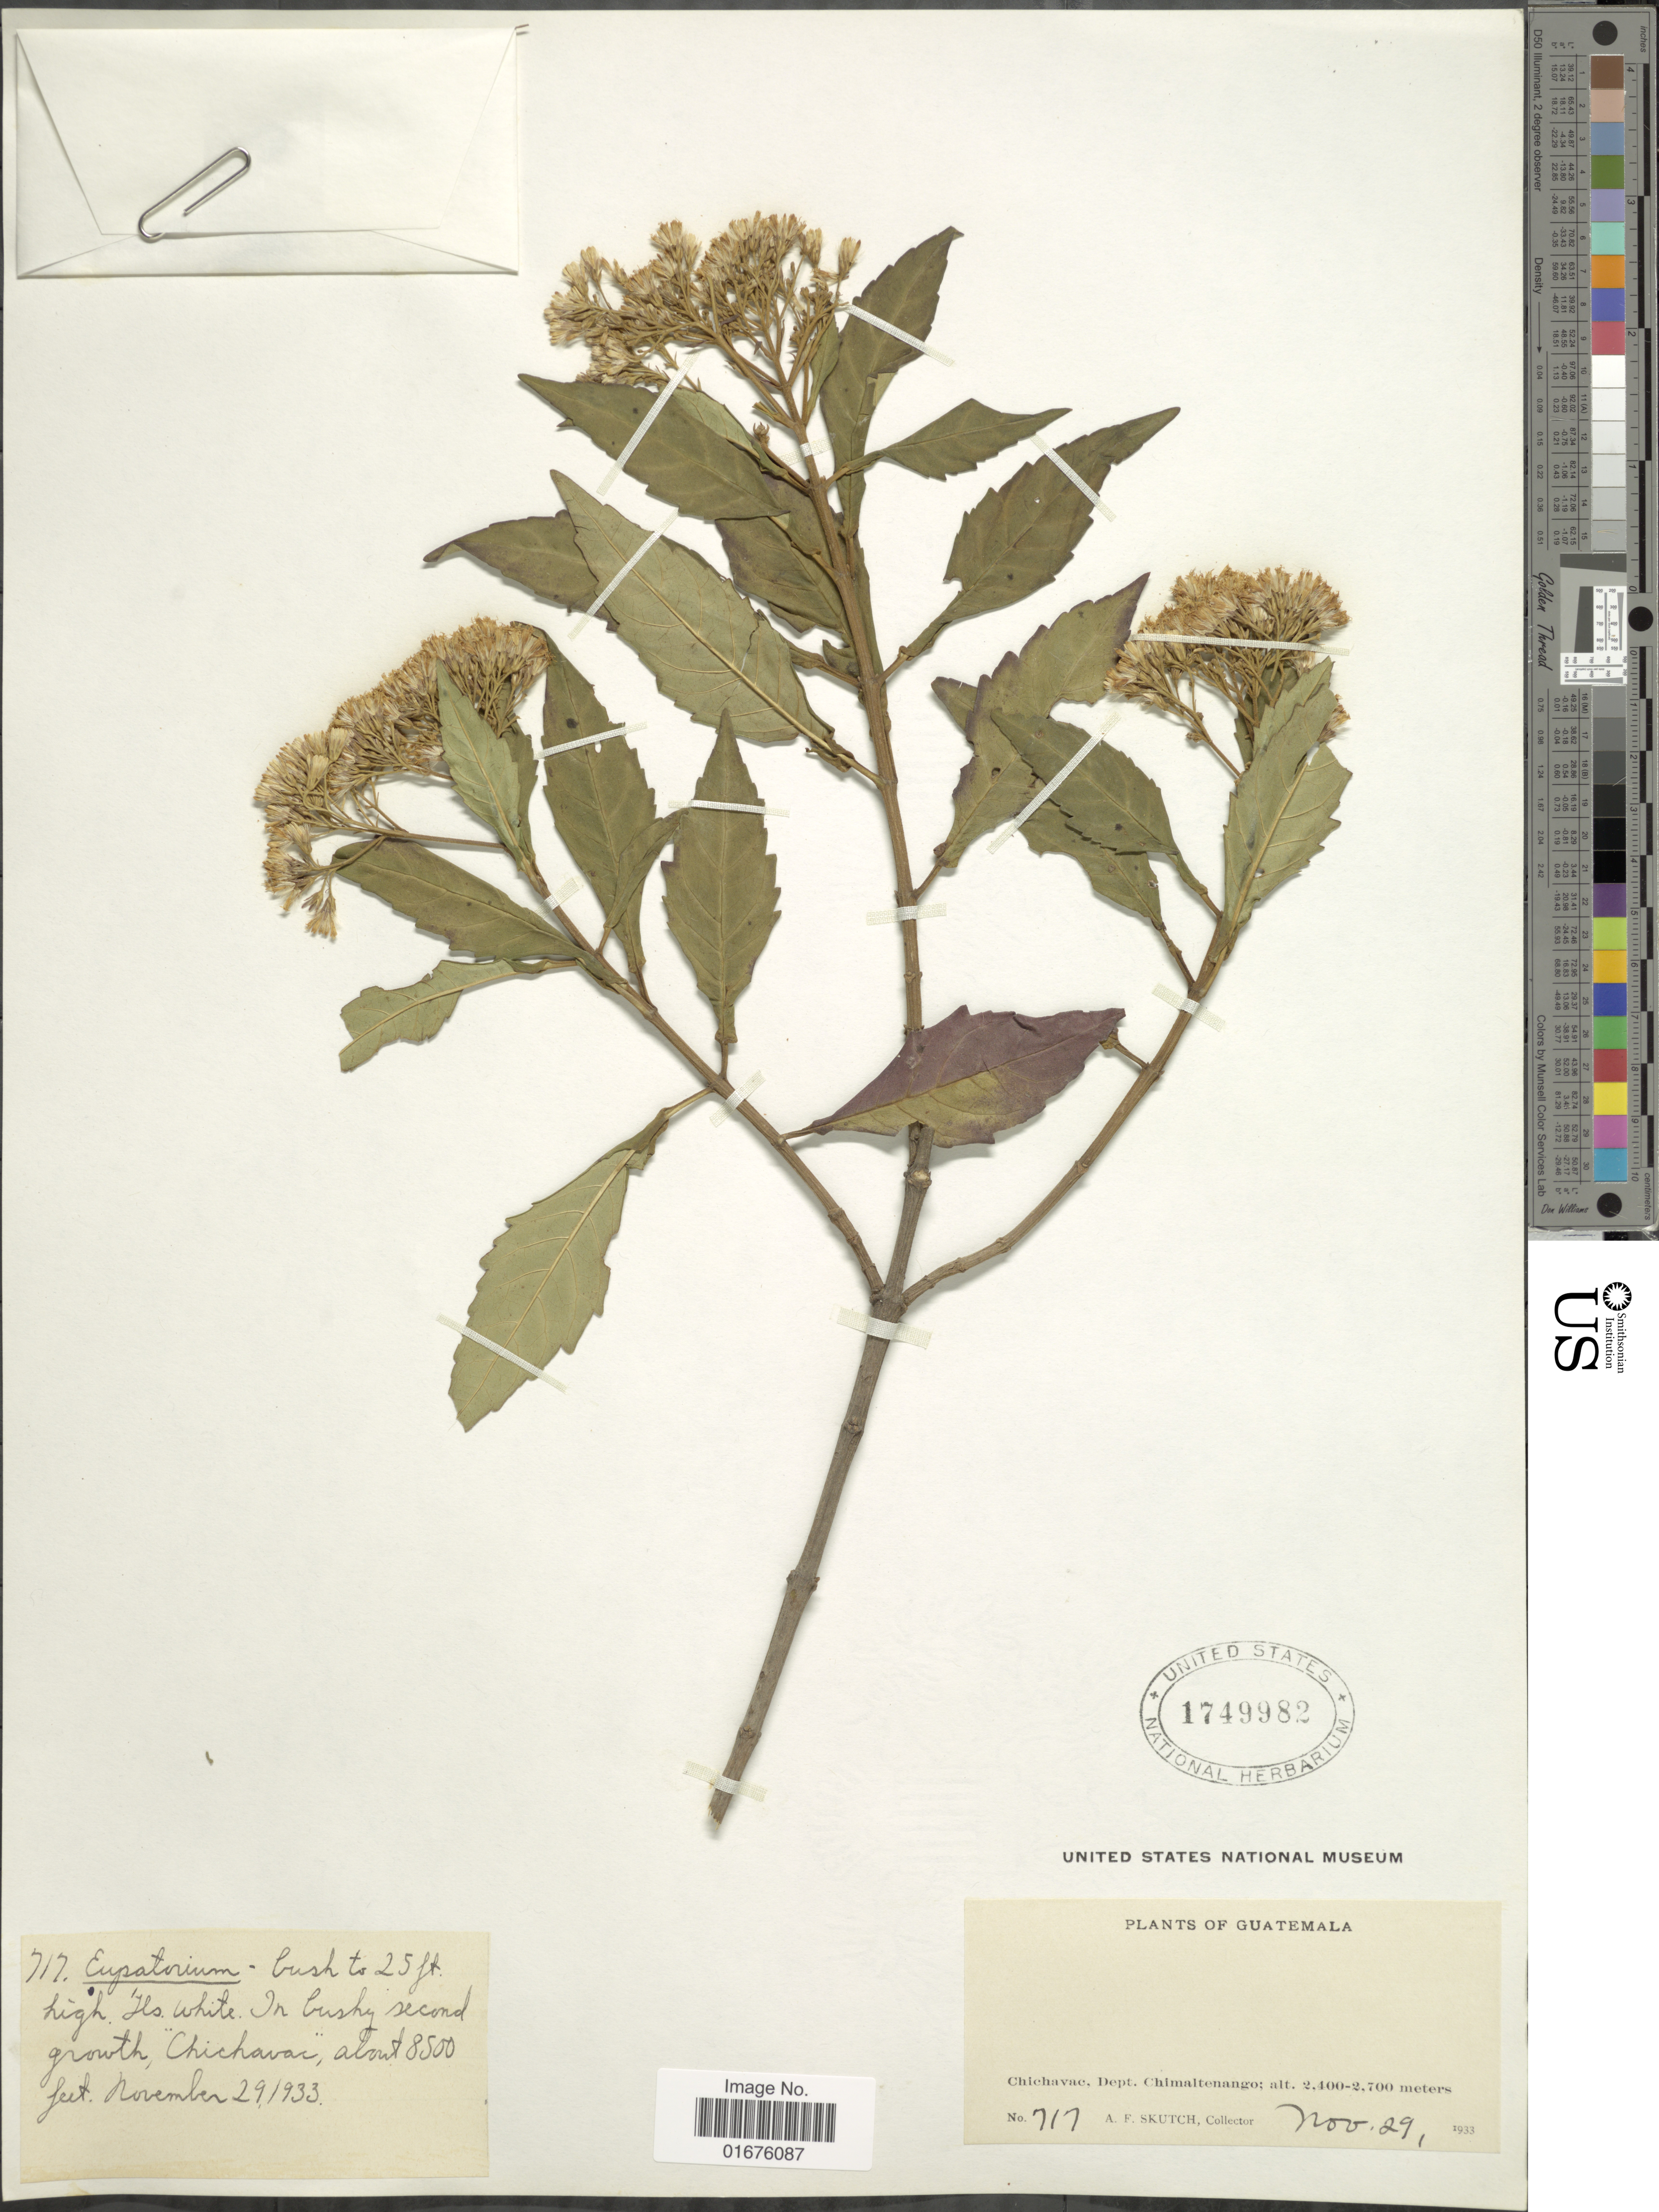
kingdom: Plantae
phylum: Tracheophyta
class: Magnoliopsida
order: Asterales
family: Asteraceae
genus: Ageratina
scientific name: Ageratina ligustrina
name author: (DC.) R.M. King & H. Rob.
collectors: A. F. Skutch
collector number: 717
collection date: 1933-11-29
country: Guatemala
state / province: Chimaltenango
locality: Chichavac, in brudhy second growth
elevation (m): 2591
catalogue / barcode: US 1749982